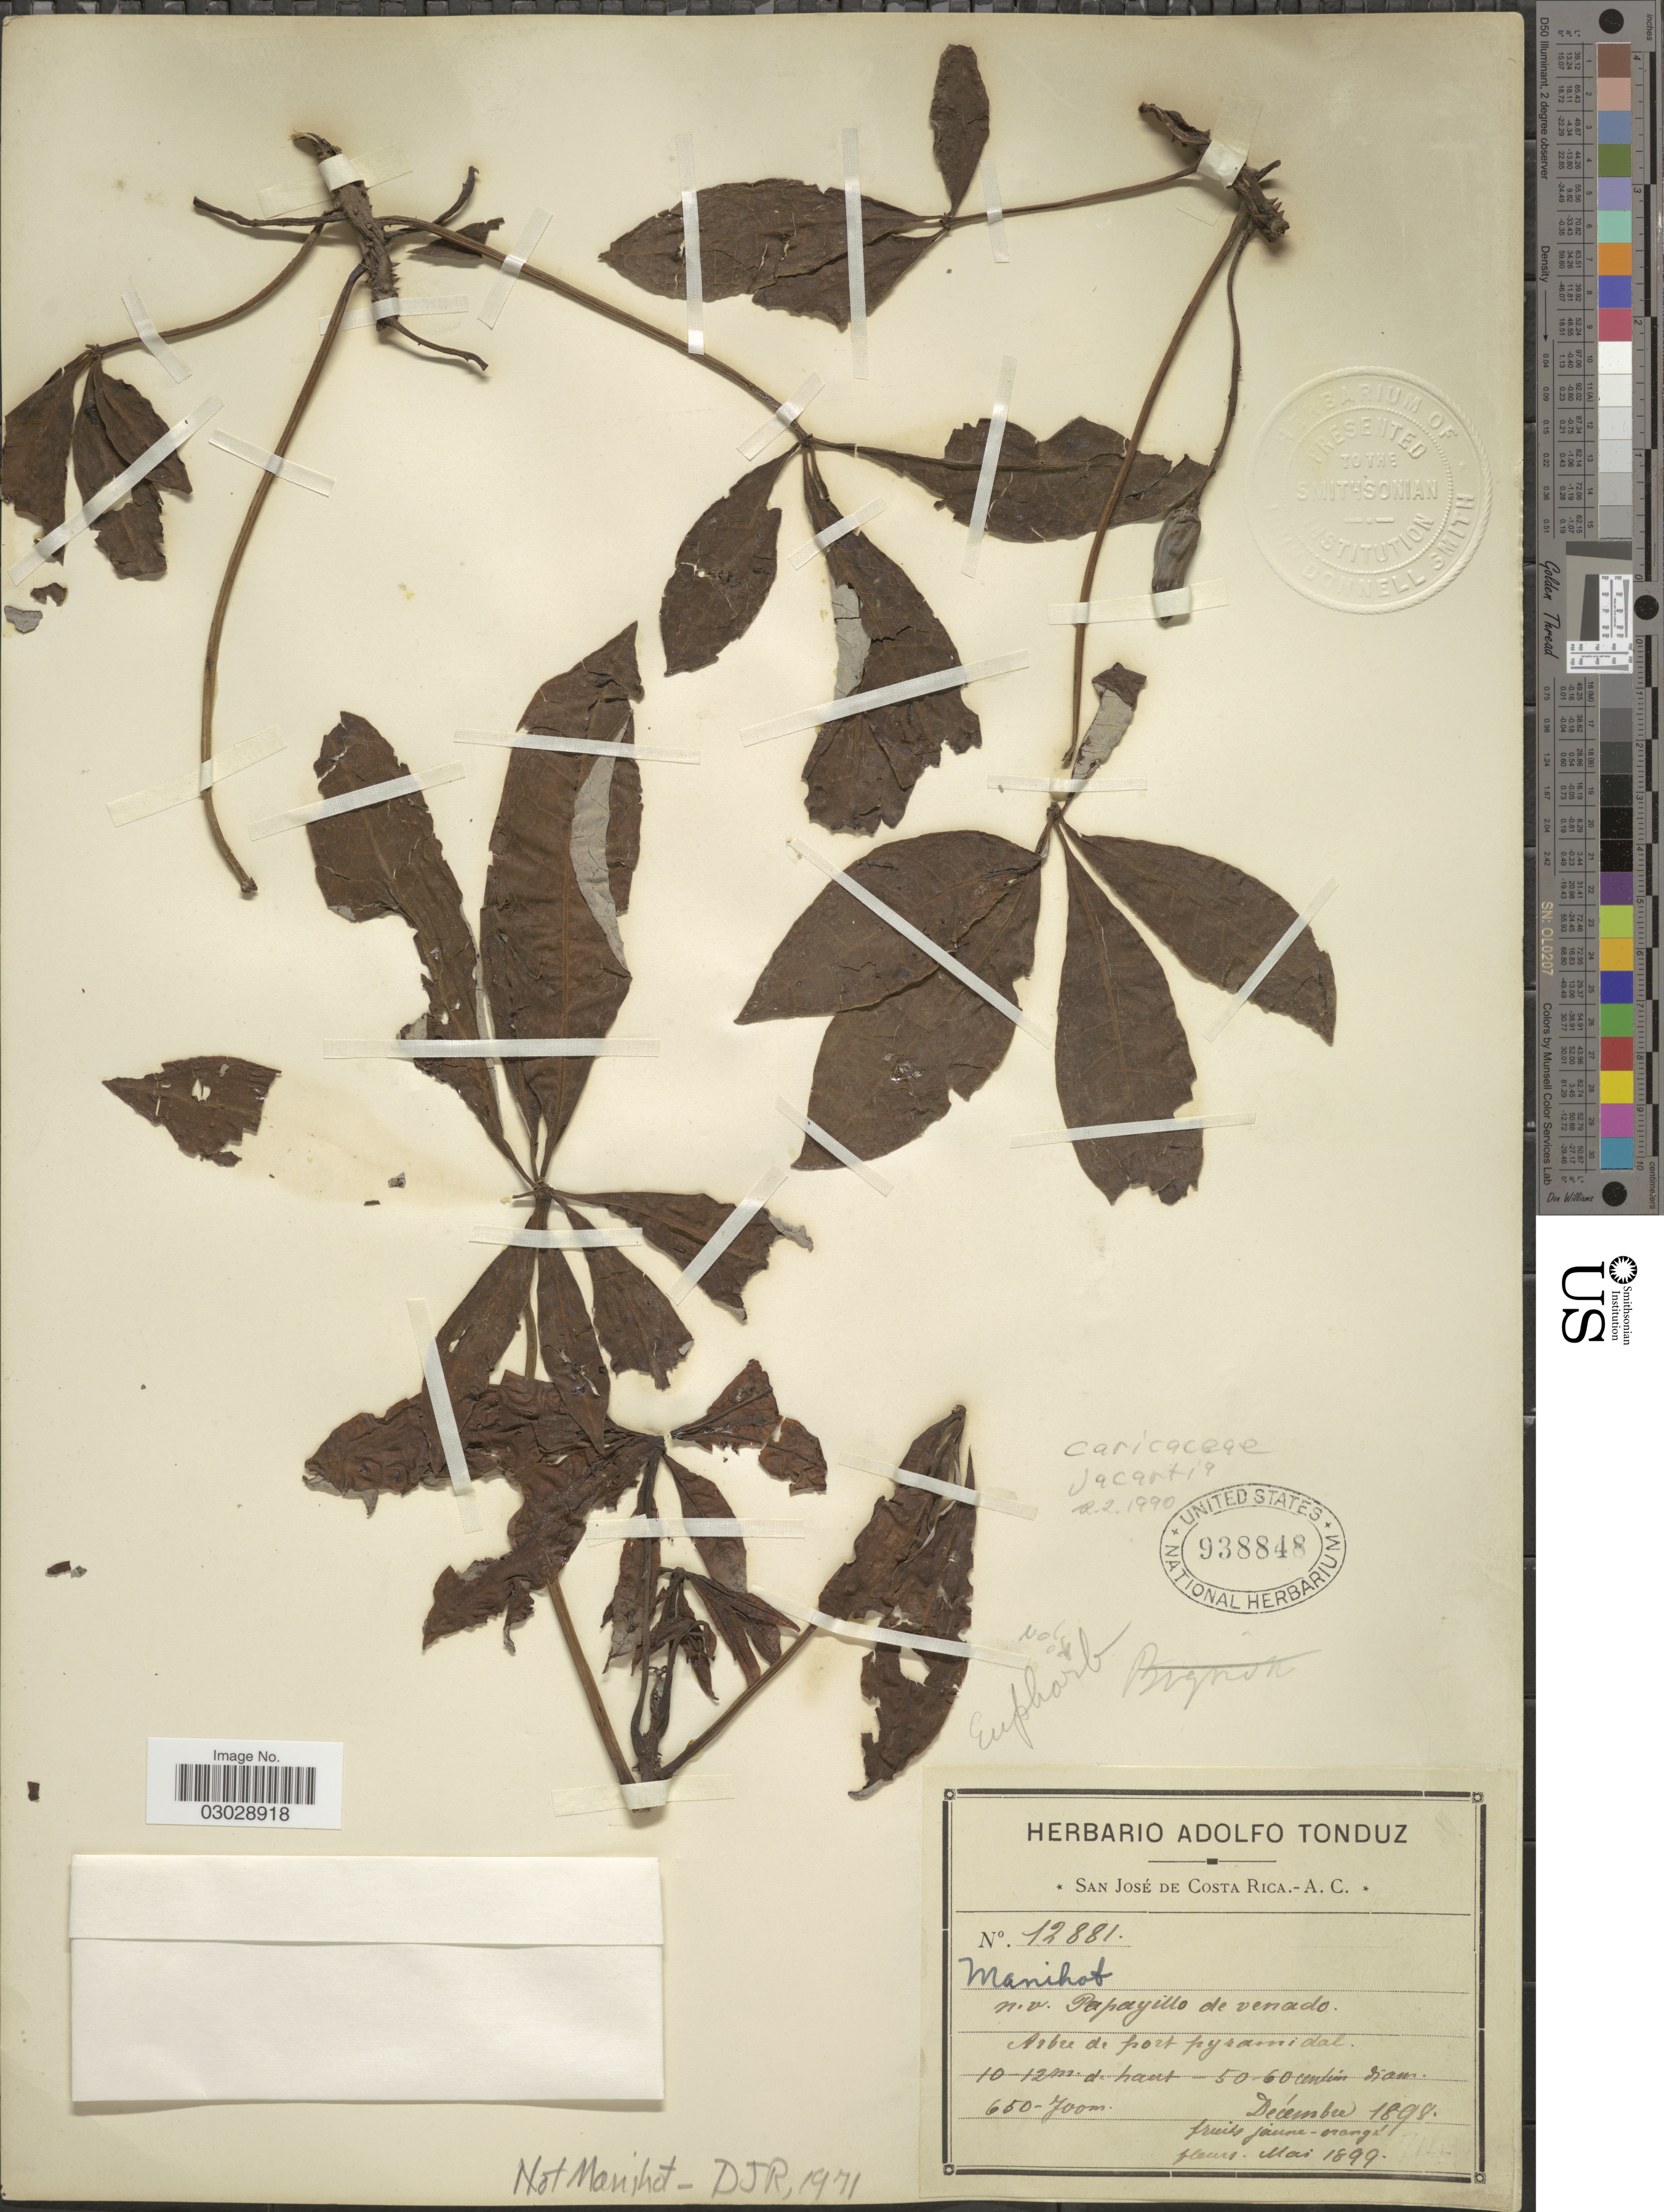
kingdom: Plantae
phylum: Tracheophyta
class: Magnoliopsida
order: Brassicales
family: Caricaceae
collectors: ex Herb. Adolfo Tonduz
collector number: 12881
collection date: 1898-12/1899-05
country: Costa Rica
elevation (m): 650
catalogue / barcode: US 938848